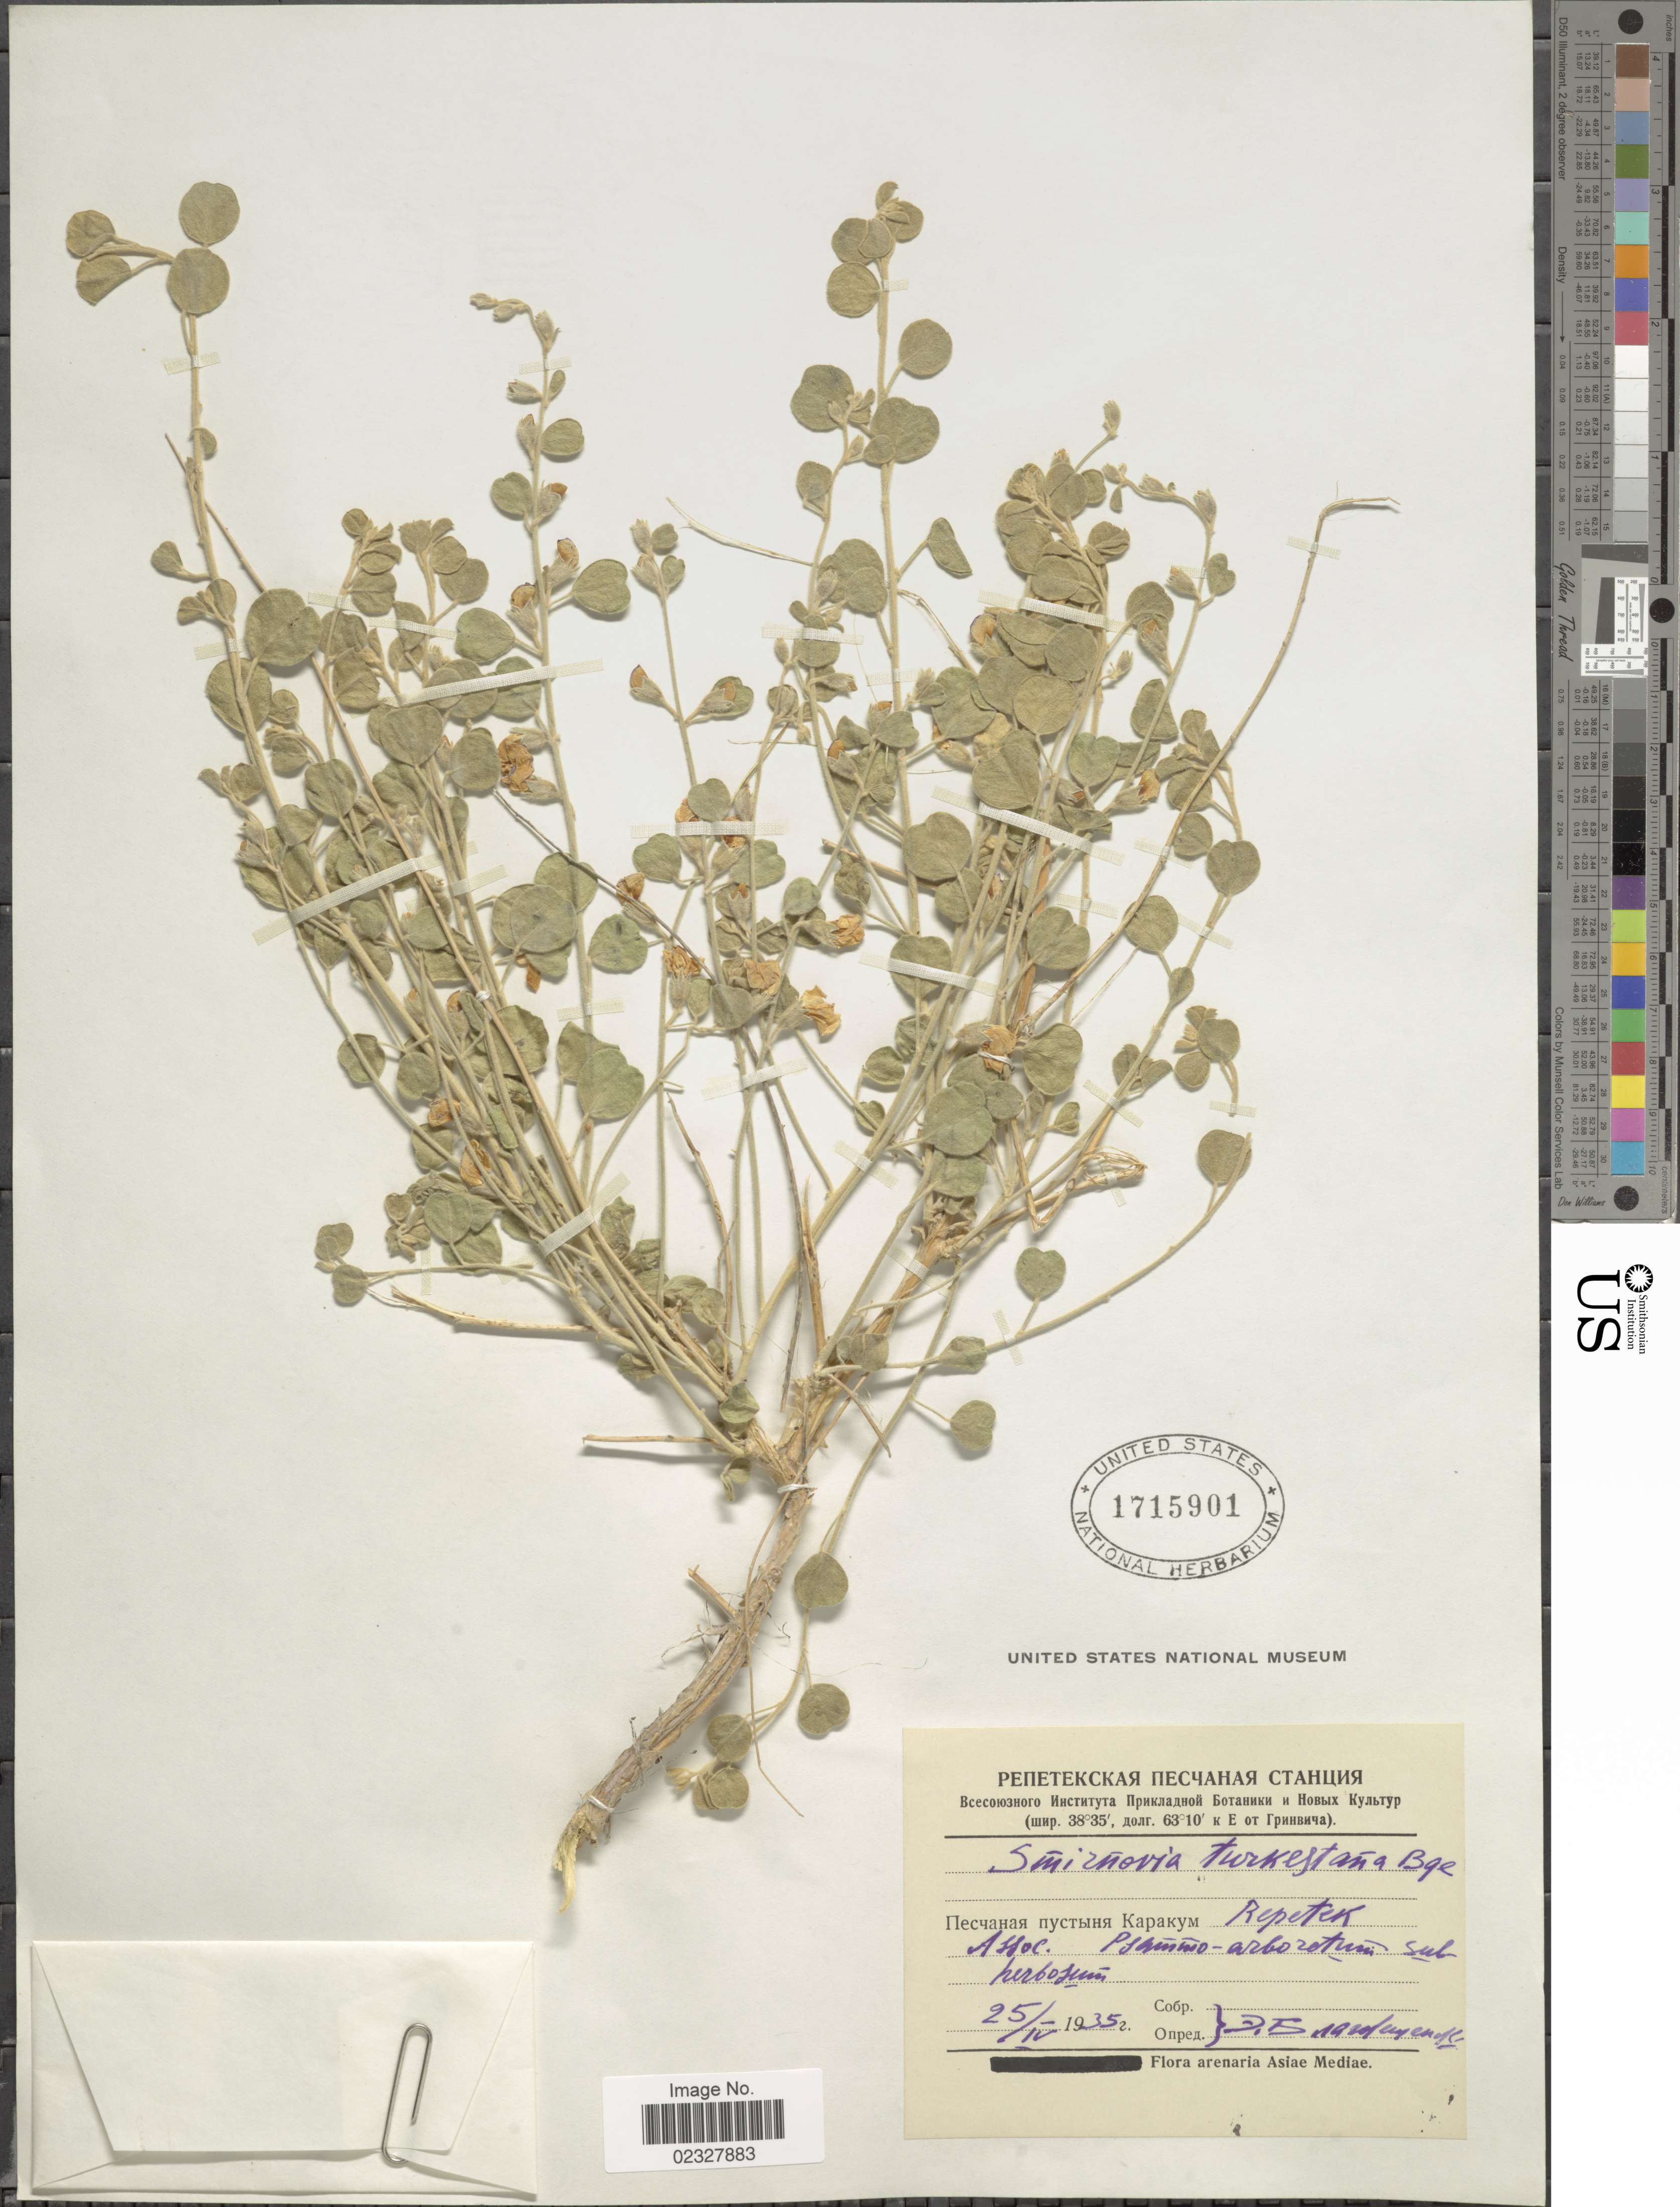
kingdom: Plantae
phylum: Tracheophyta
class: Magnoliopsida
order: Fabales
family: Fabaceae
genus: Smirnowia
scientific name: Smirnowia turkestana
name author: Bunge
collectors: E. Blagoveshenskiy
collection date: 1935-04-25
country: Turkmenistan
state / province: Lebap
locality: Karakum Desert, Repetek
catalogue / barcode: US 1715901